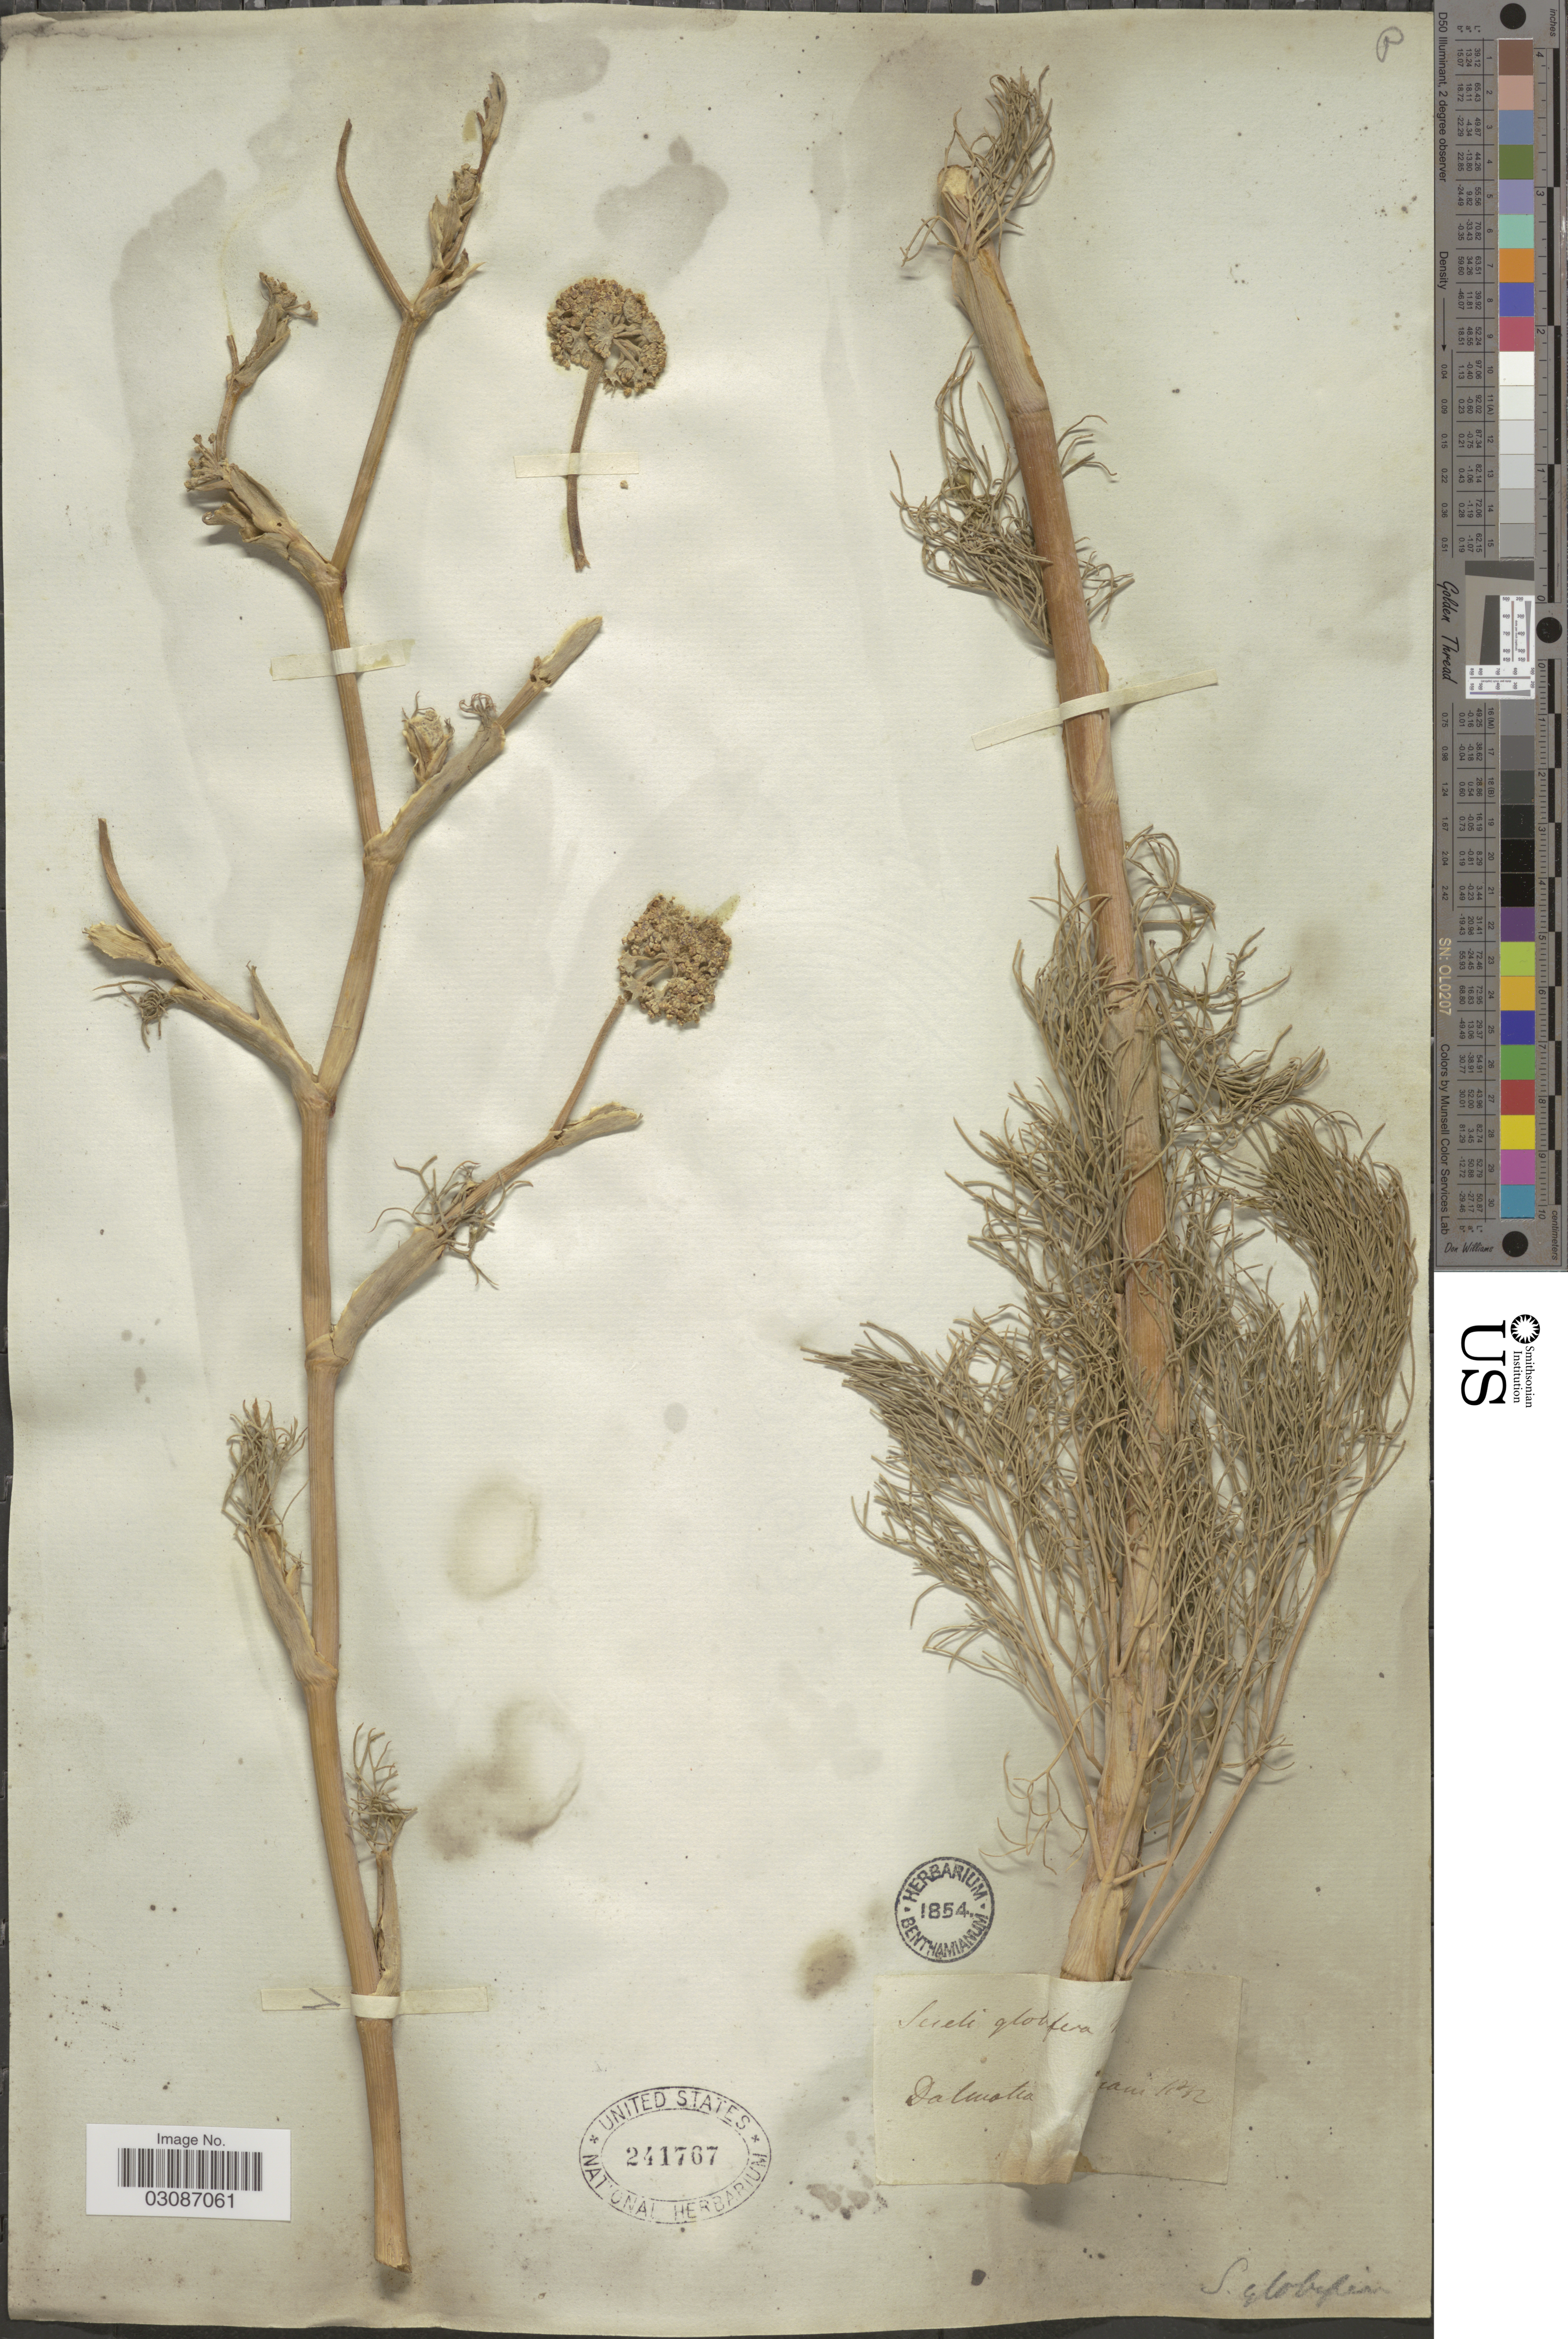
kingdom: Plantae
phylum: Tracheophyta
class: Magnoliopsida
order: Apiales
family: Apiaceae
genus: Seseli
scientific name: Seseli globiferum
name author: Vis.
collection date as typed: !ani 1842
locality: Dalmatia [illegible text]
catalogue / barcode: US 241767